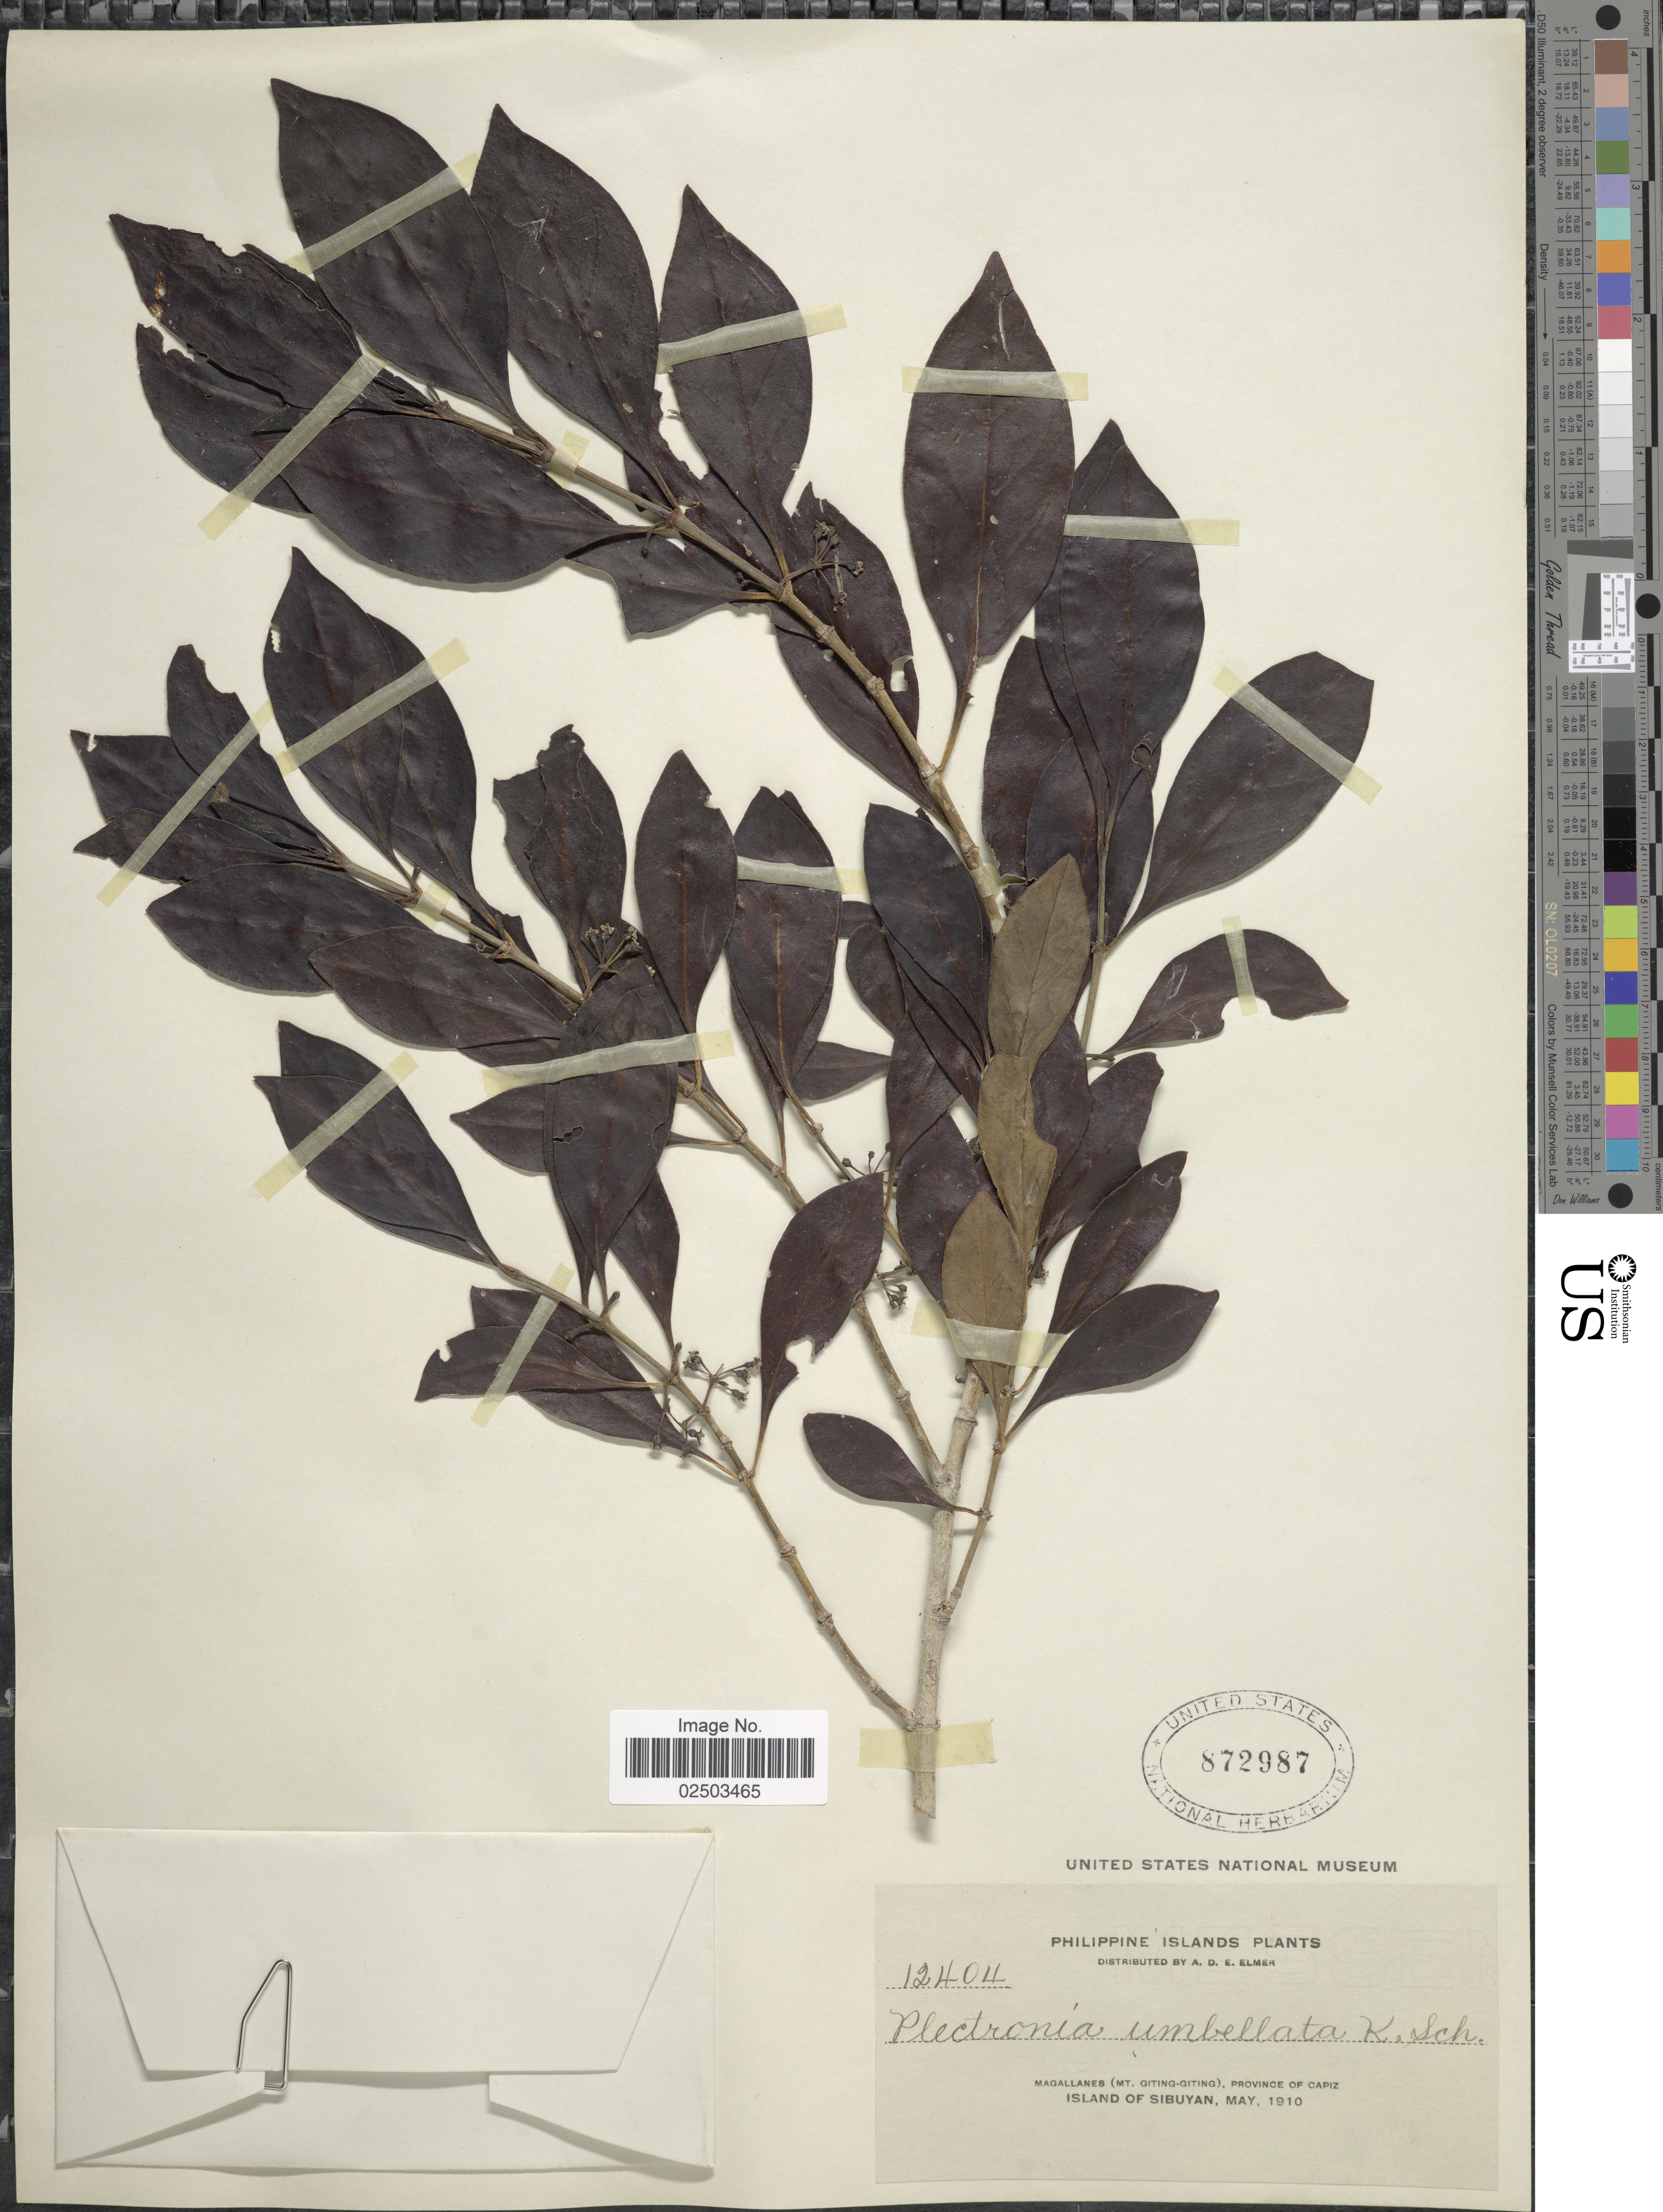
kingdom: Plantae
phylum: Tracheophyta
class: Magnoliopsida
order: Gentianales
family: Rubiaceae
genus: Canthium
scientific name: Canthium gynochthodes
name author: Baill.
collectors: A. D. E. Elmer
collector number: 12404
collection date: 1910-05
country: Philippines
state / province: Western Visayas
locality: Philippine Islands, Magallanes (Mt. Giting-Giting), Province of Capiz, Island of Sibuyan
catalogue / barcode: US 872987